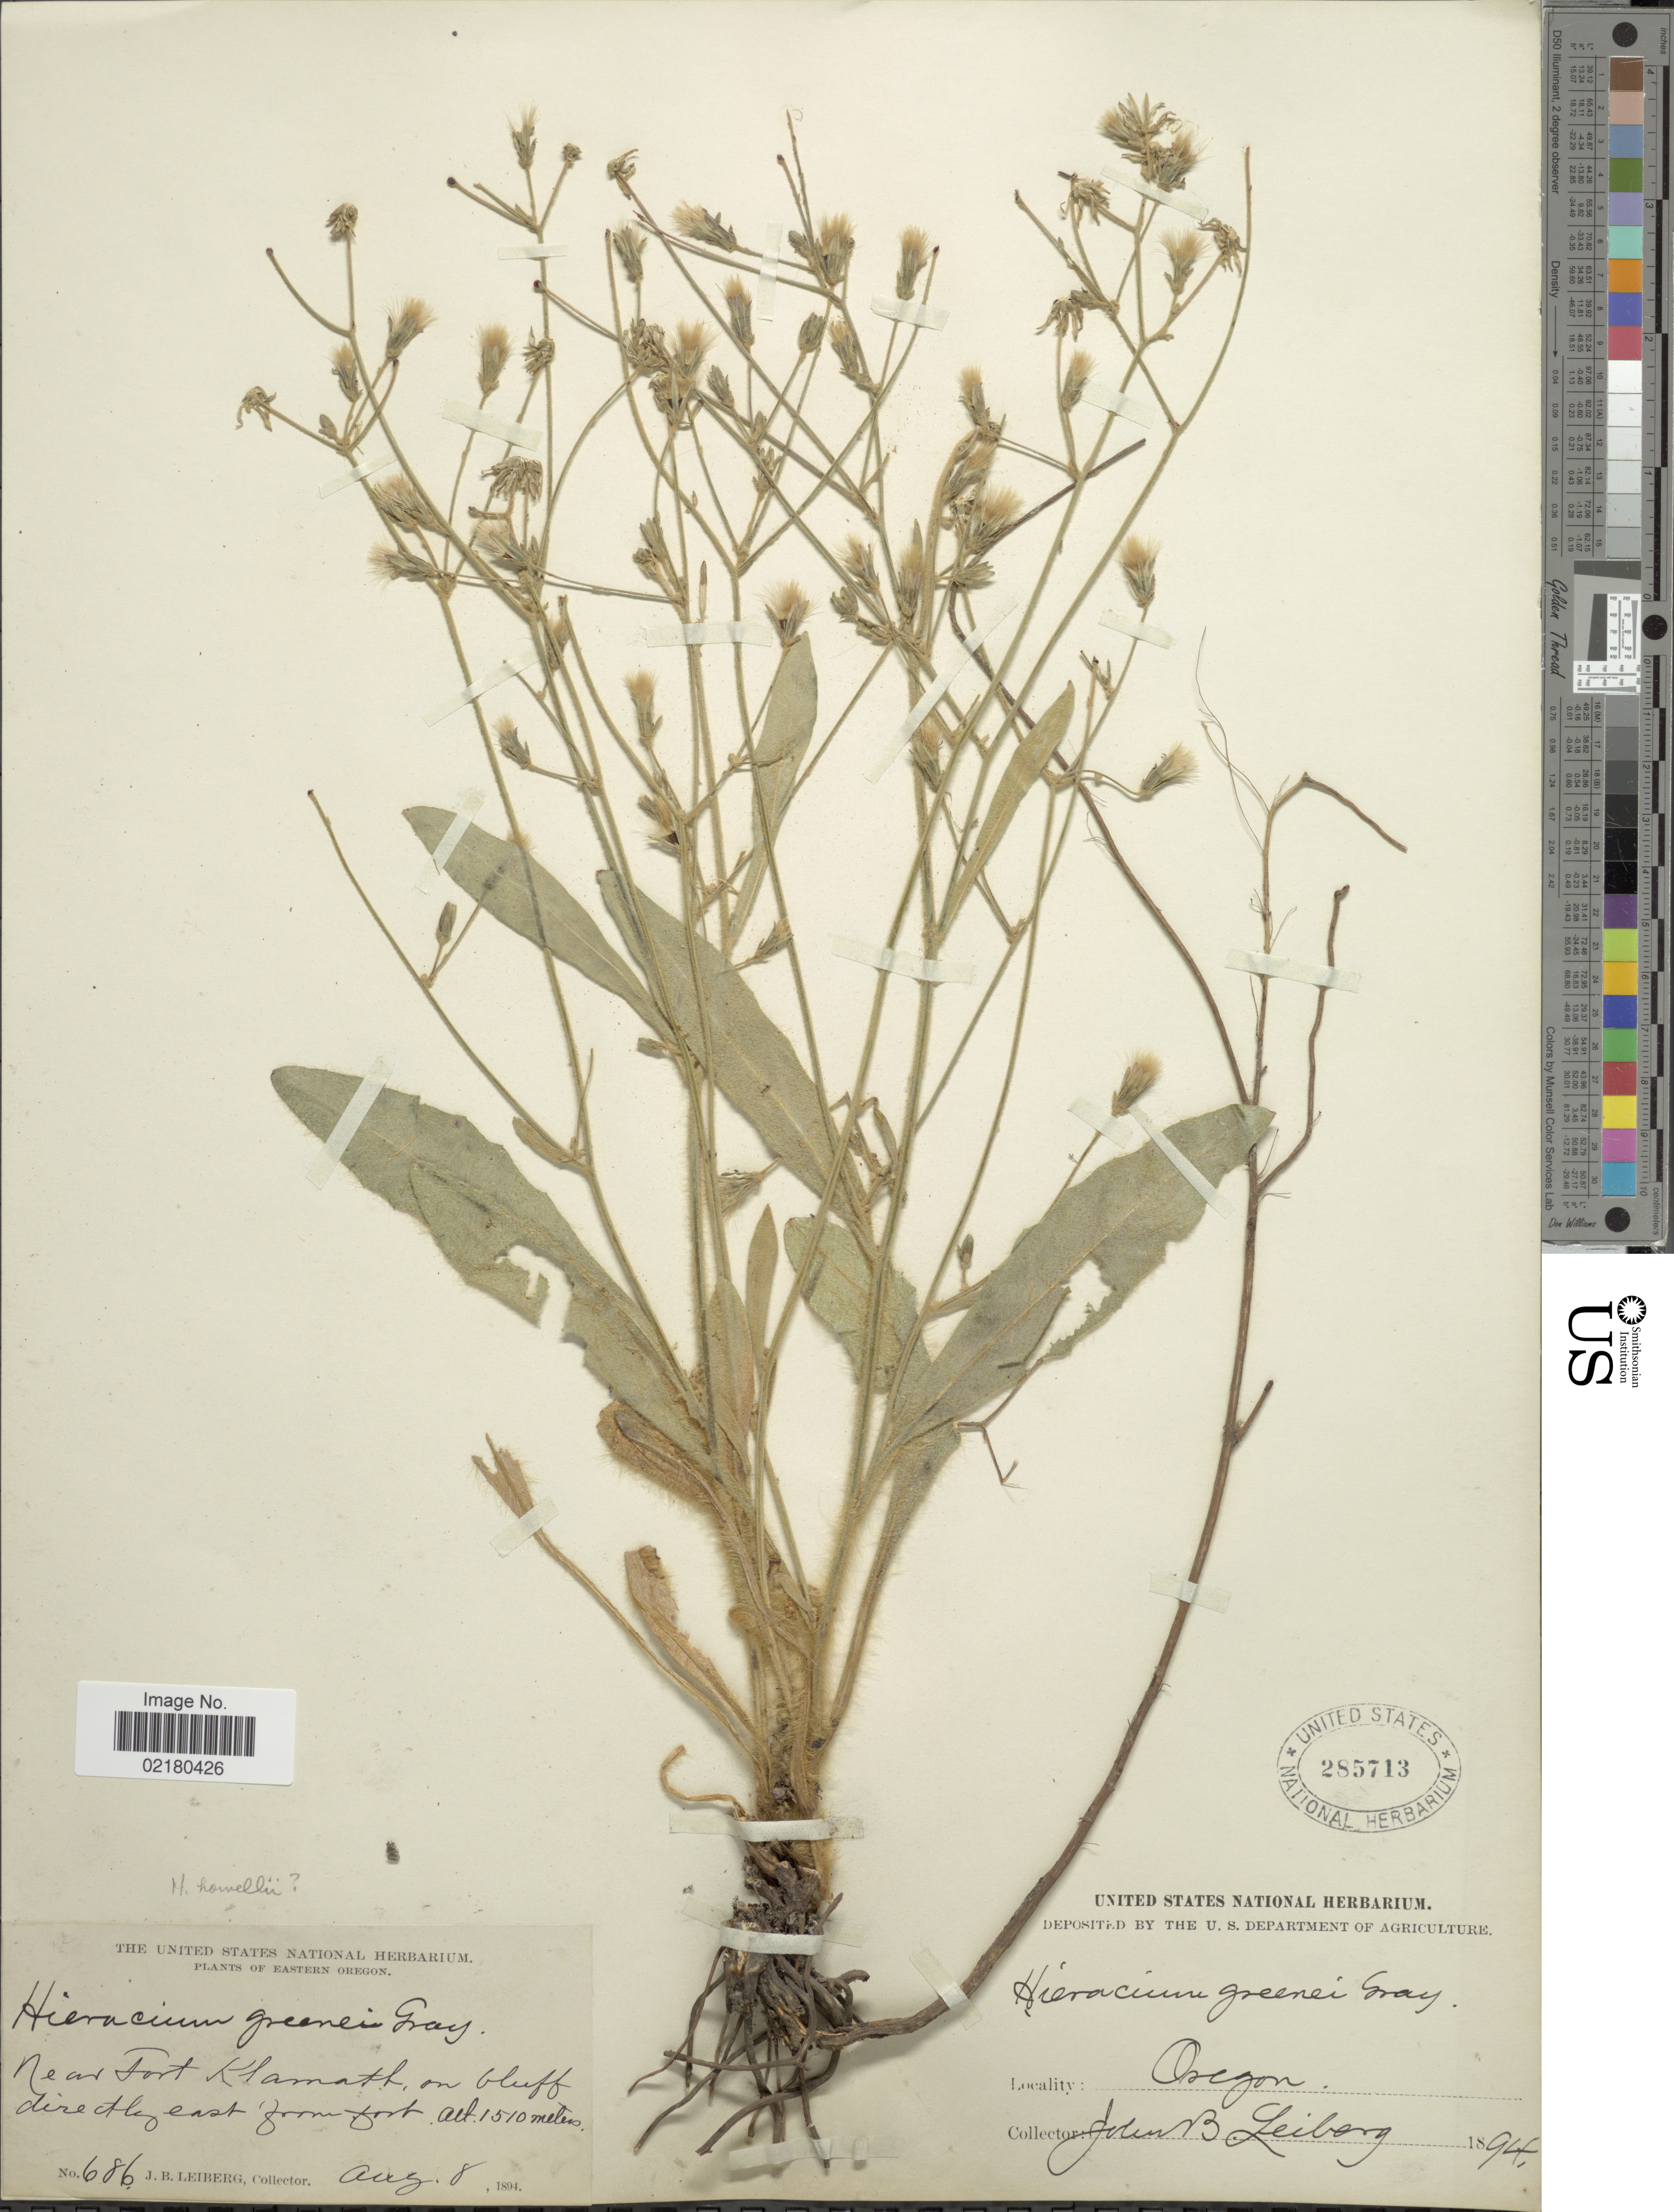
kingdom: Plantae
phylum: Tracheophyta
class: Magnoliopsida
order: Asterales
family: Asteraceae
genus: Hieracium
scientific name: Hieracium howellii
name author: A. Gray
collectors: J. B. Leiberg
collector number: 686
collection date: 1894-08-08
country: United States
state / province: Oregon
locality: Eastern Oregon, near Fort Klamath on bluff directly east from fort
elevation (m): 1510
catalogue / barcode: US 285713